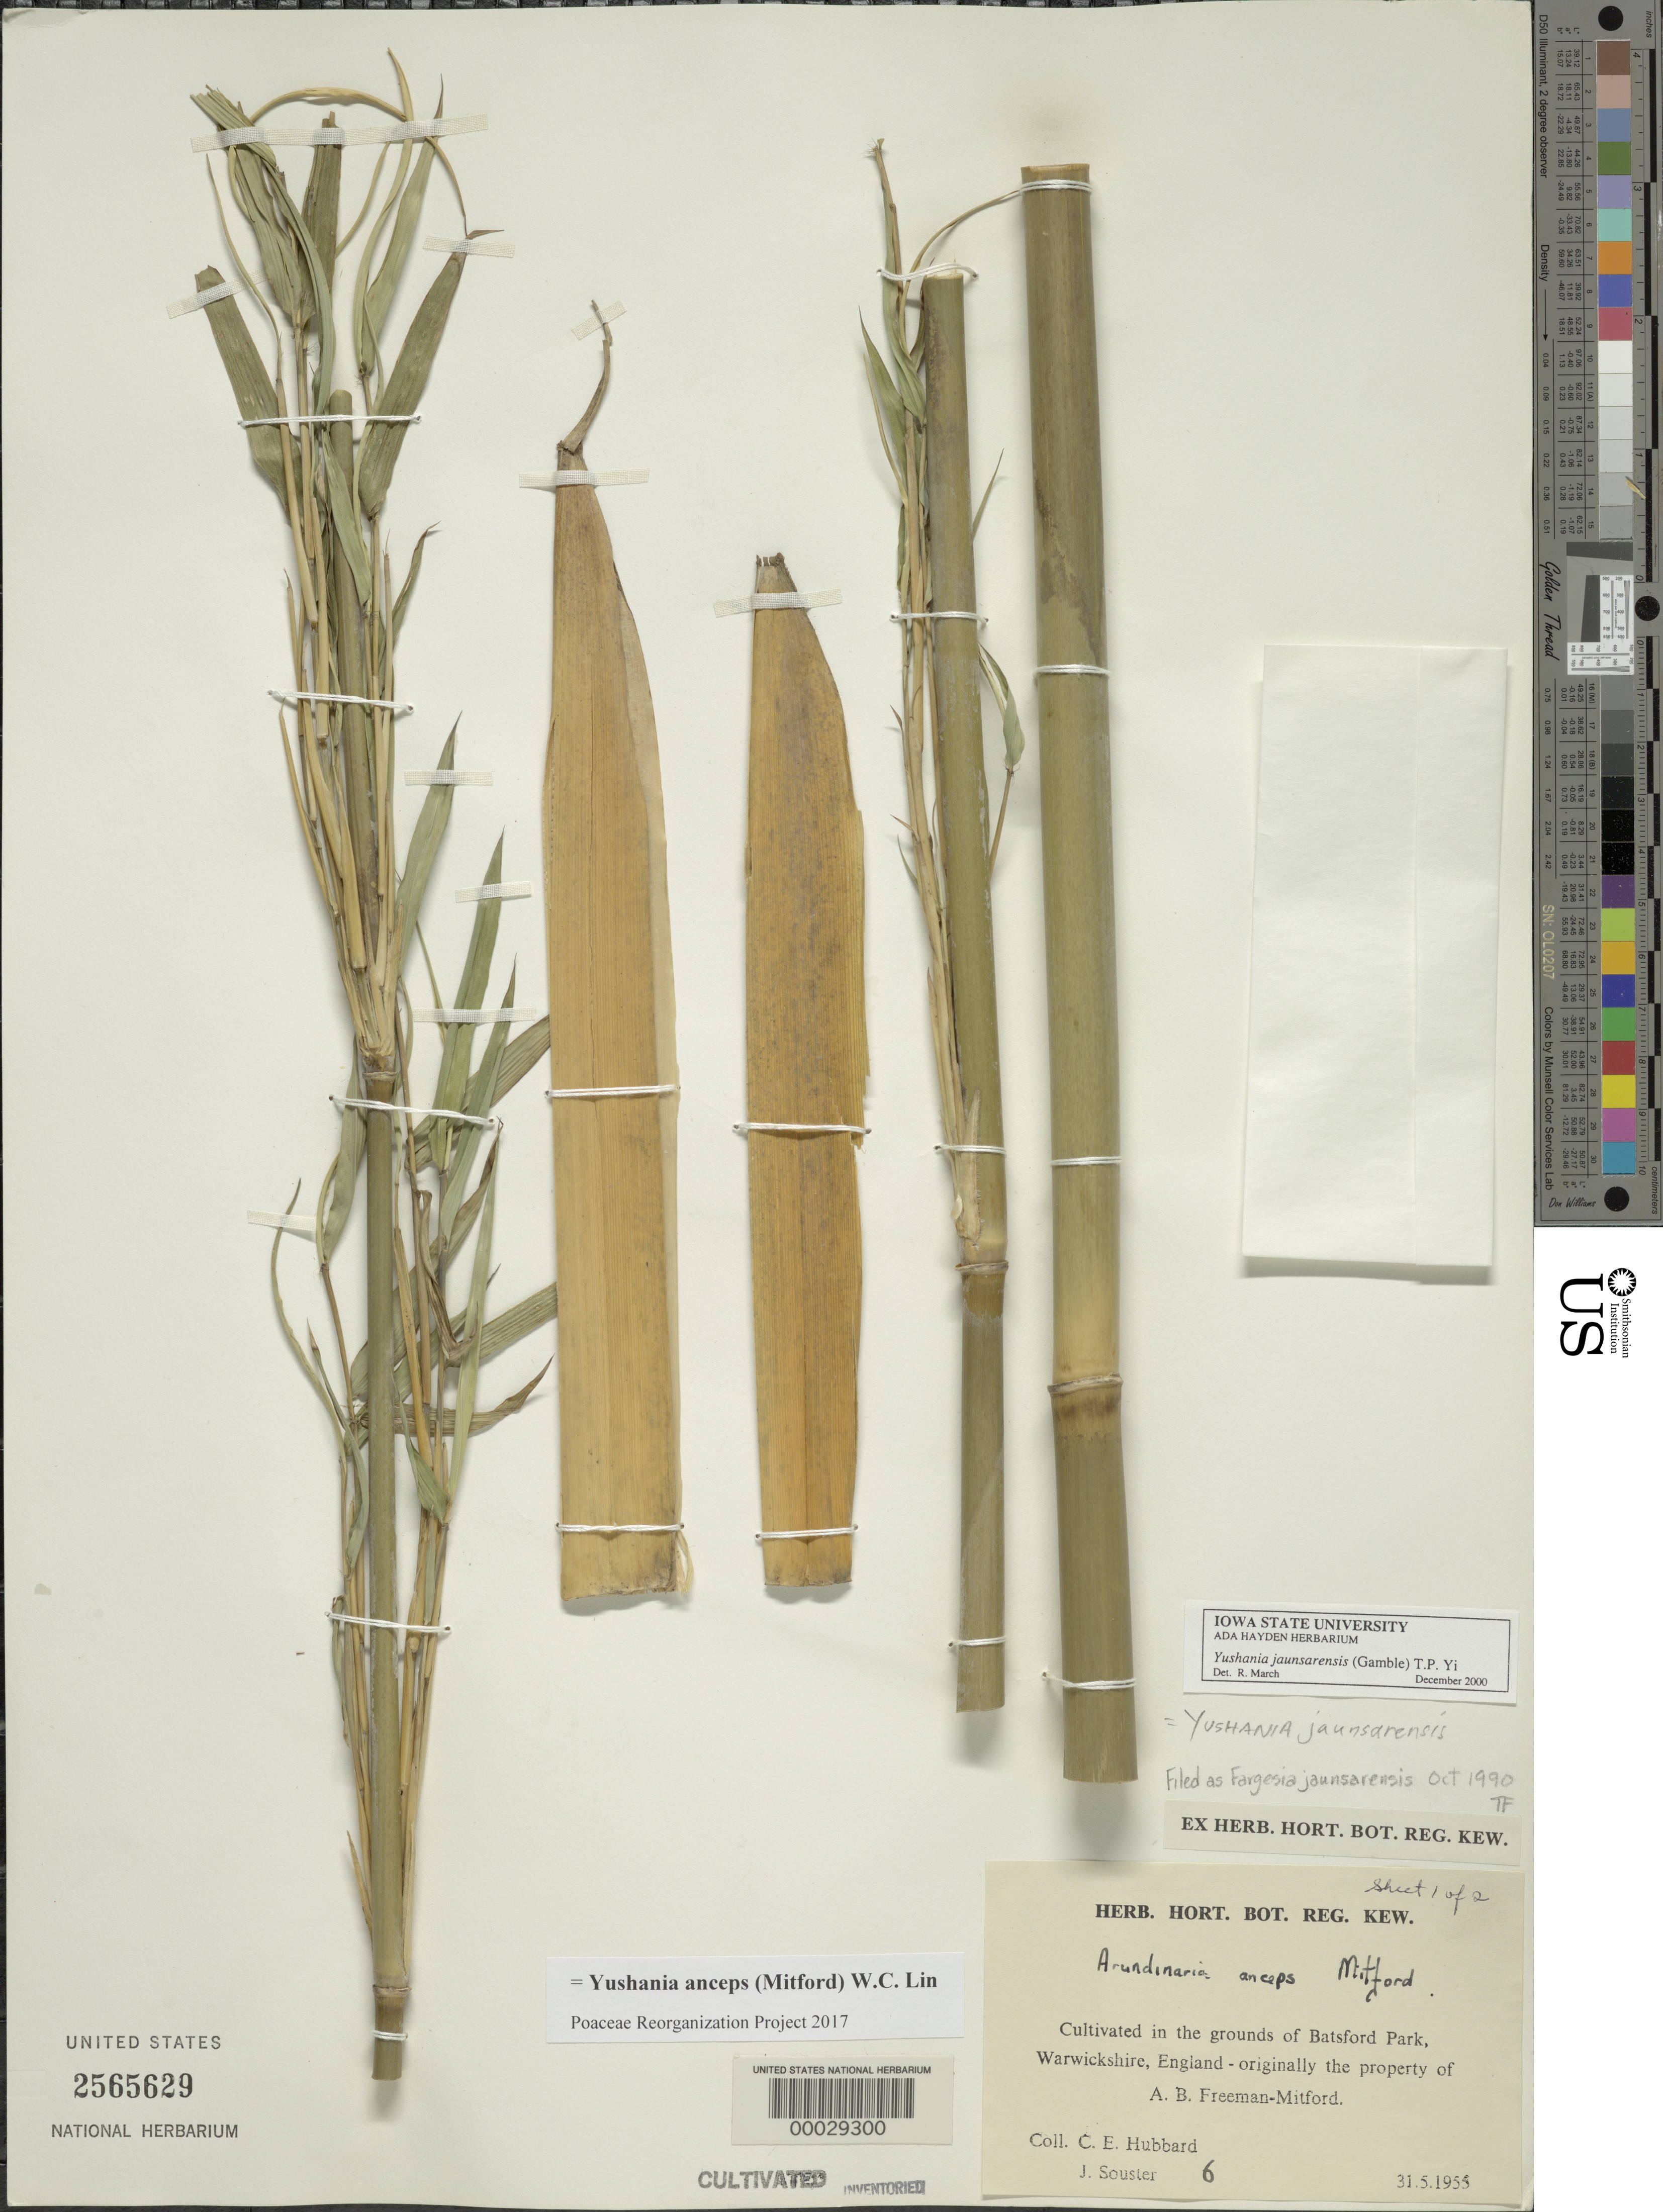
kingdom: Plantae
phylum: Tracheophyta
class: Liliopsida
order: Poales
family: Poaceae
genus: Yushania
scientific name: Yushania anceps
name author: (Mitford) W.C. Lin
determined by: Poaceae Reorganization Project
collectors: C. E. Hubbard & J. Souster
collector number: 6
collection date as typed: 31 May 1955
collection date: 1955-05-31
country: United Kingdom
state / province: England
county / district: Warwickshire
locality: Batsford Park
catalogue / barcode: US 2565629